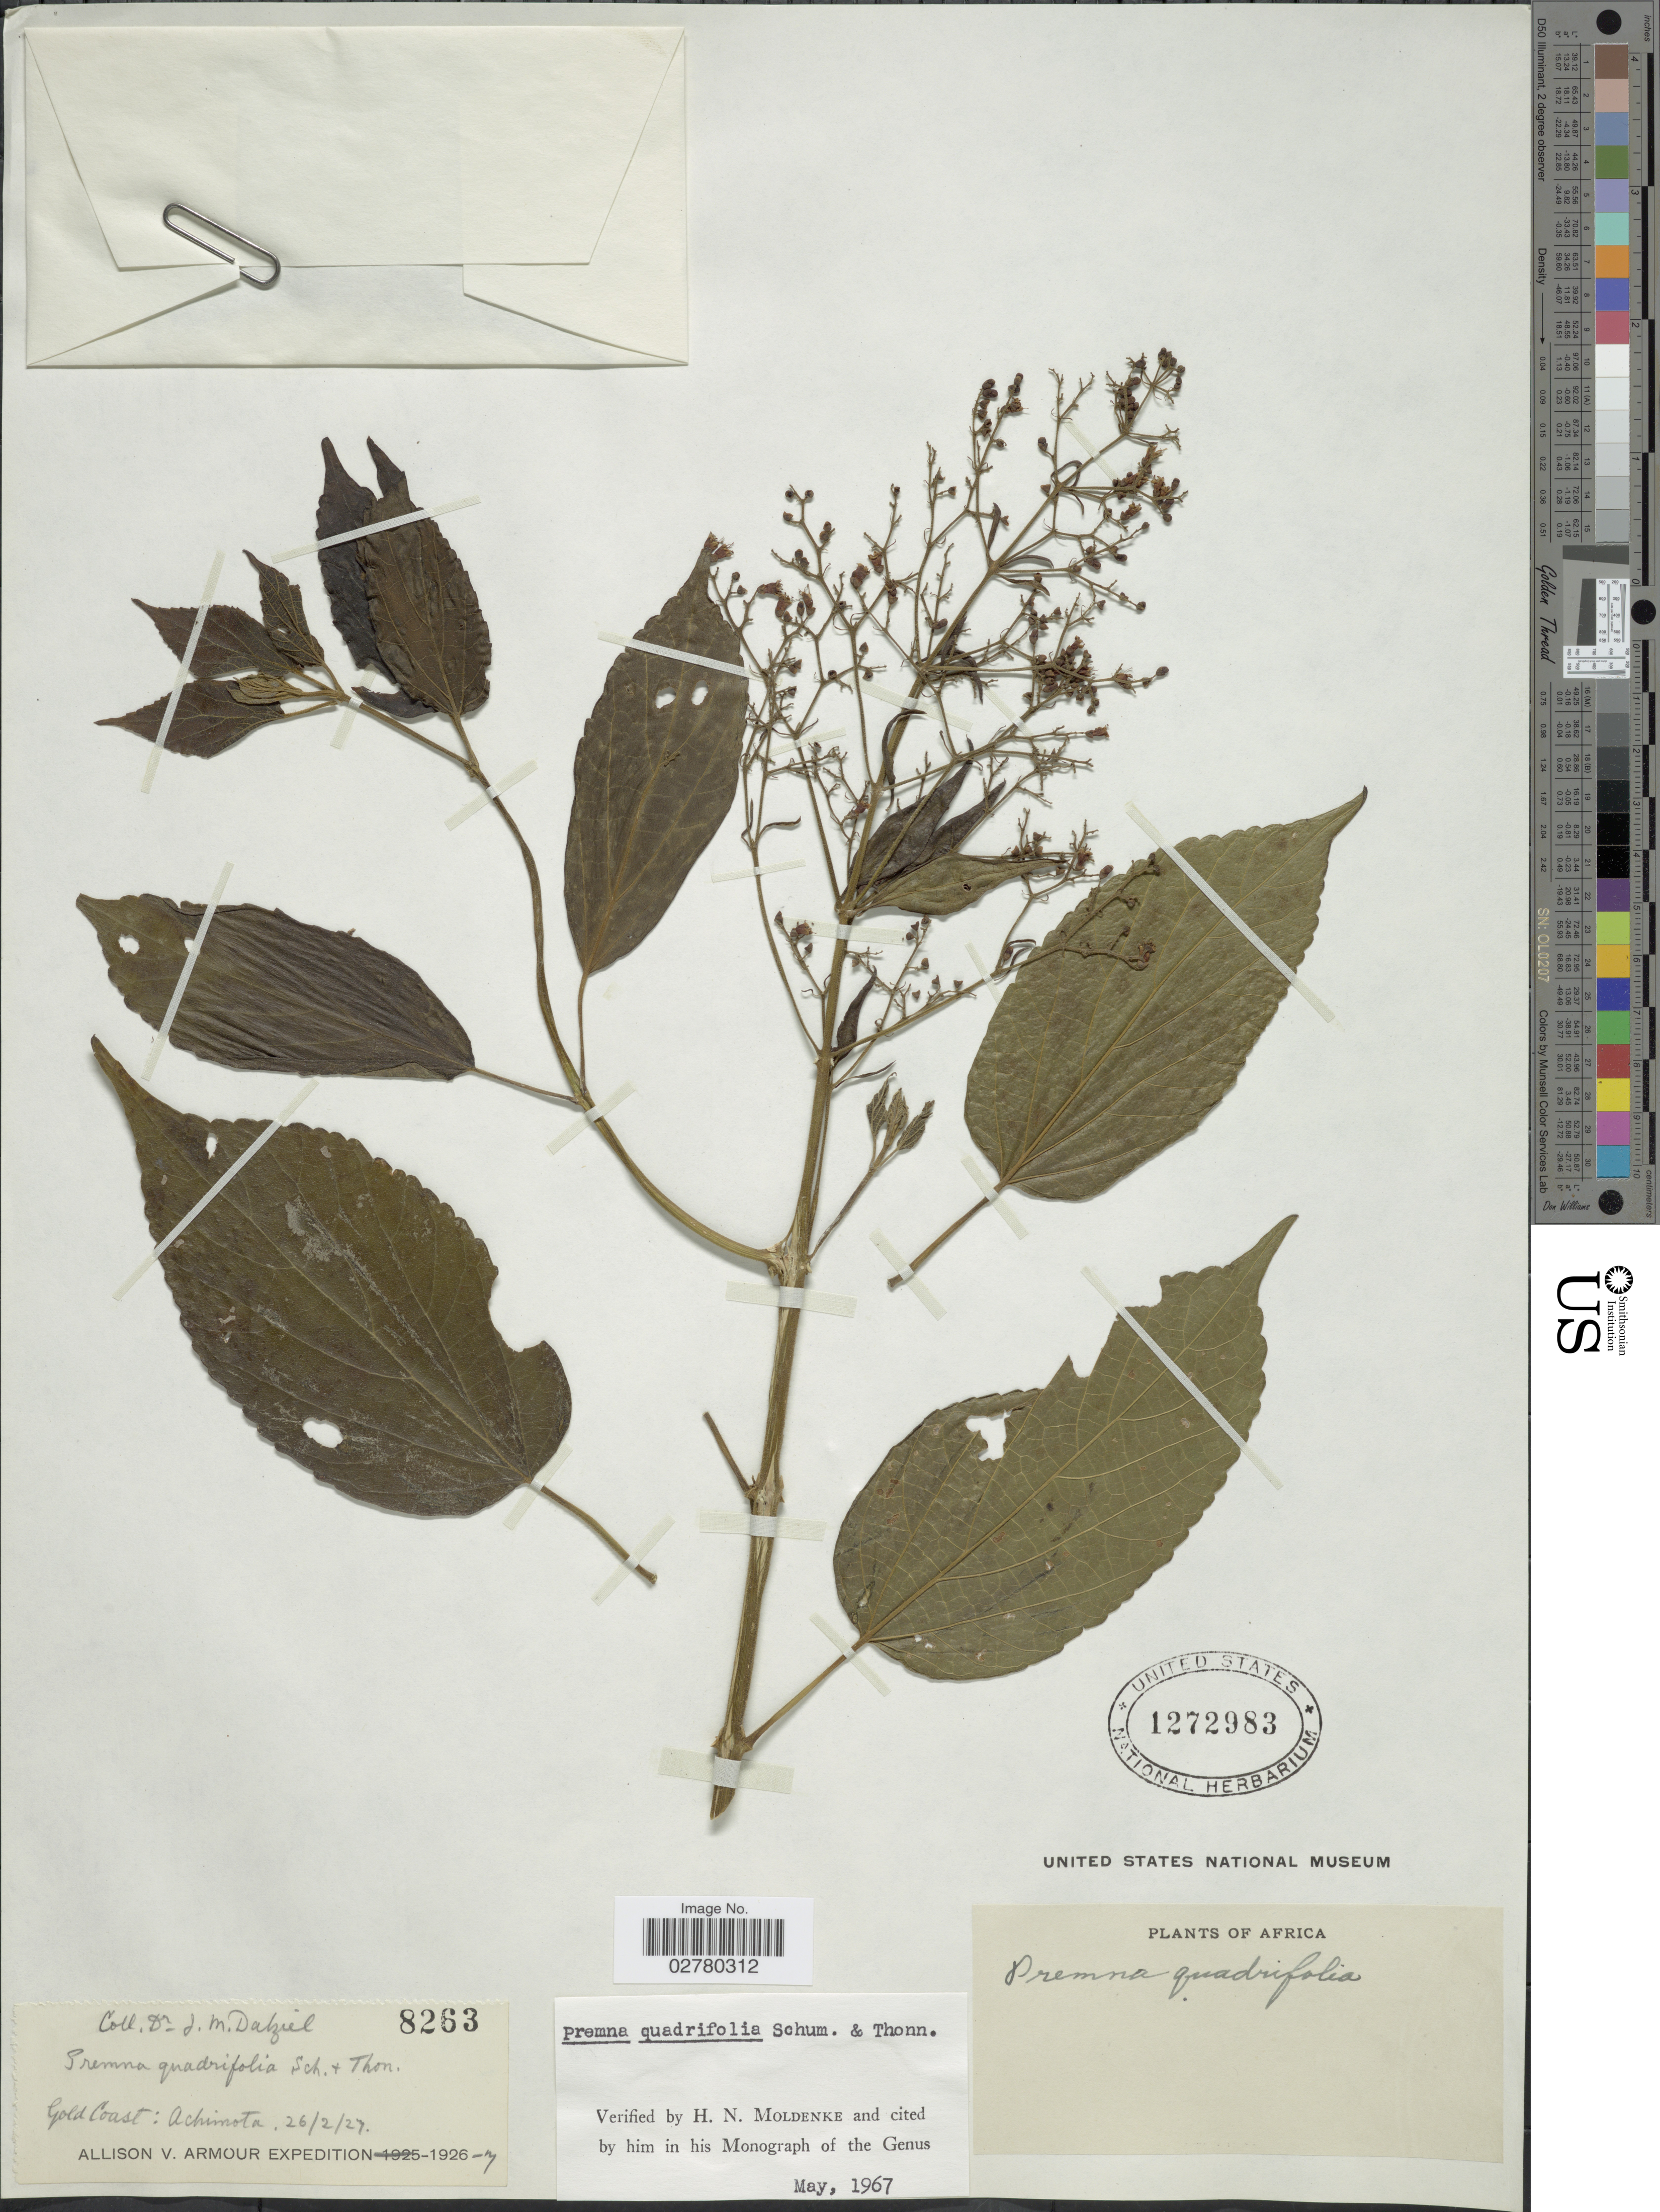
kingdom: Plantae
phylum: Tracheophyta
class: Magnoliopsida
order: Lamiales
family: Lamiaceae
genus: Premna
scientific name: Premna quadrifolia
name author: Schumach. & Thonn.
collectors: J. Dalziel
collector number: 8263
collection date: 1927-02-26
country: Ghana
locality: Gold Coast: Achimota.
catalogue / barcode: US 1272983